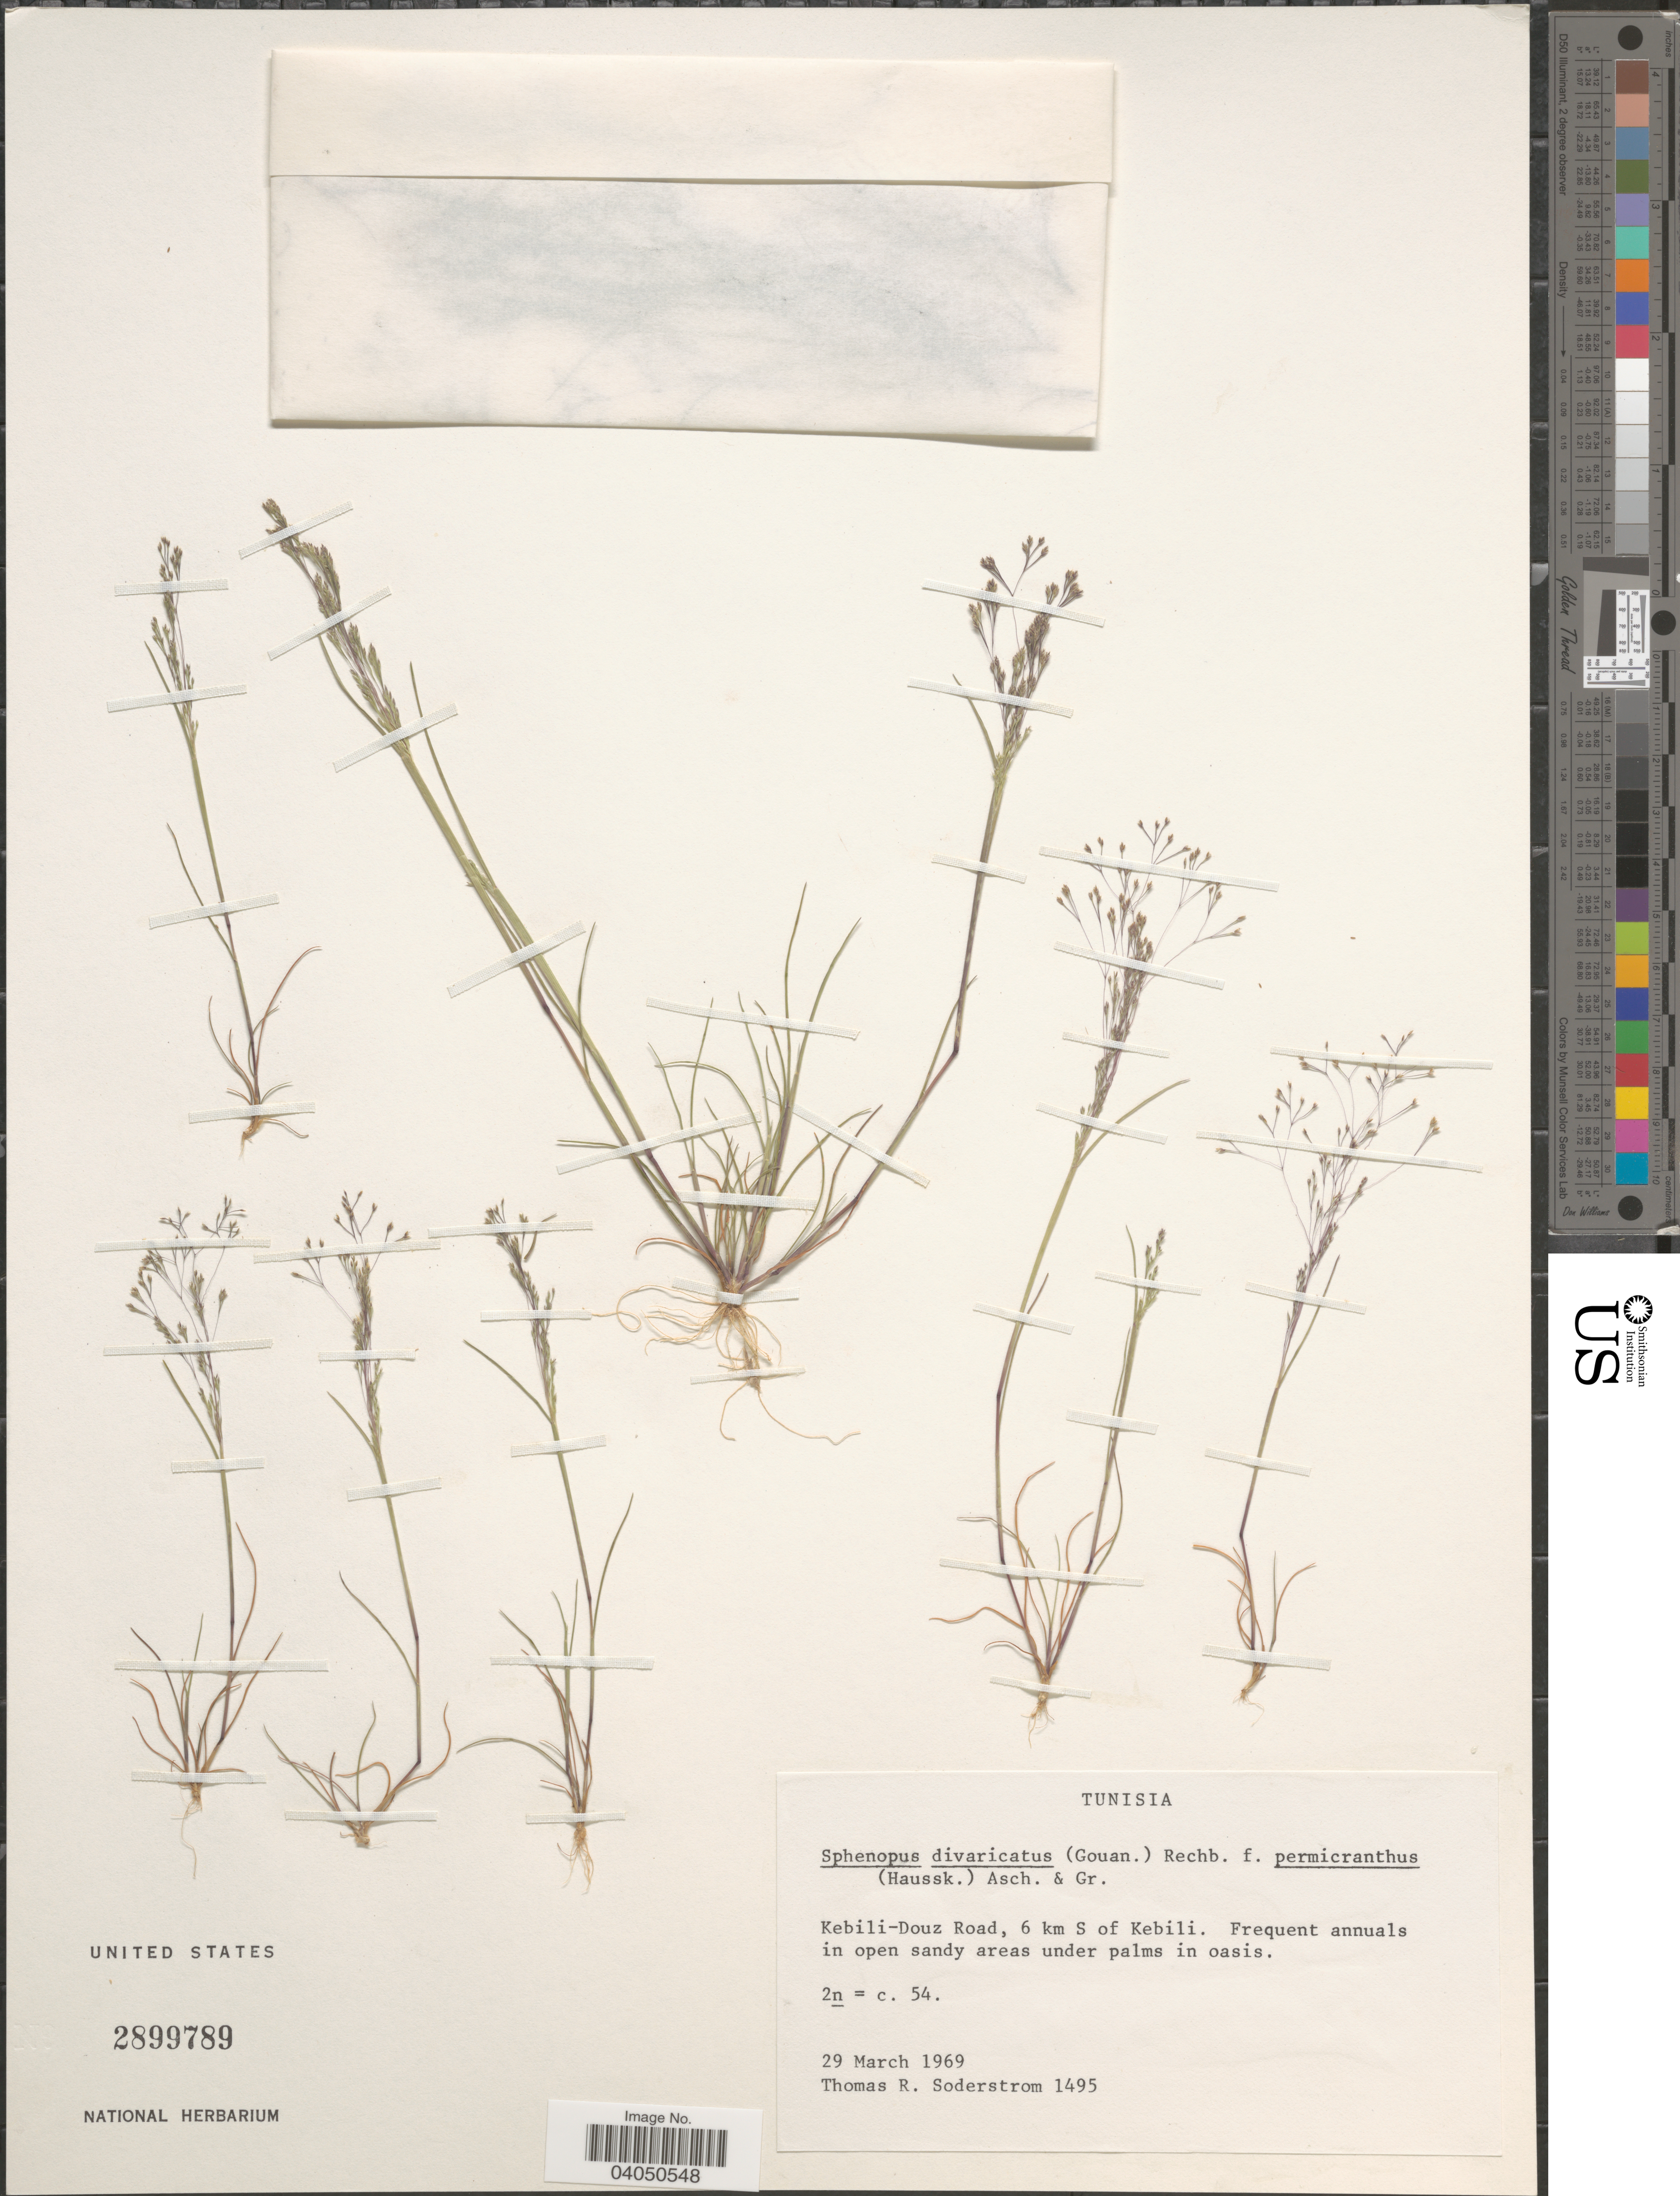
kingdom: Plantae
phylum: Tracheophyta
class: Liliopsida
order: Poales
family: Poaceae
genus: Sphenopus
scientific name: Sphenopus divaricatus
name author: (Gouan) Rchb.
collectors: T. R. Soderstrom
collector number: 1495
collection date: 1969-03-29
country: Tunisia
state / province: Kebili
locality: Kebili-Douz Road, 6 km S of Kebili.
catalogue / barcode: US 2899789